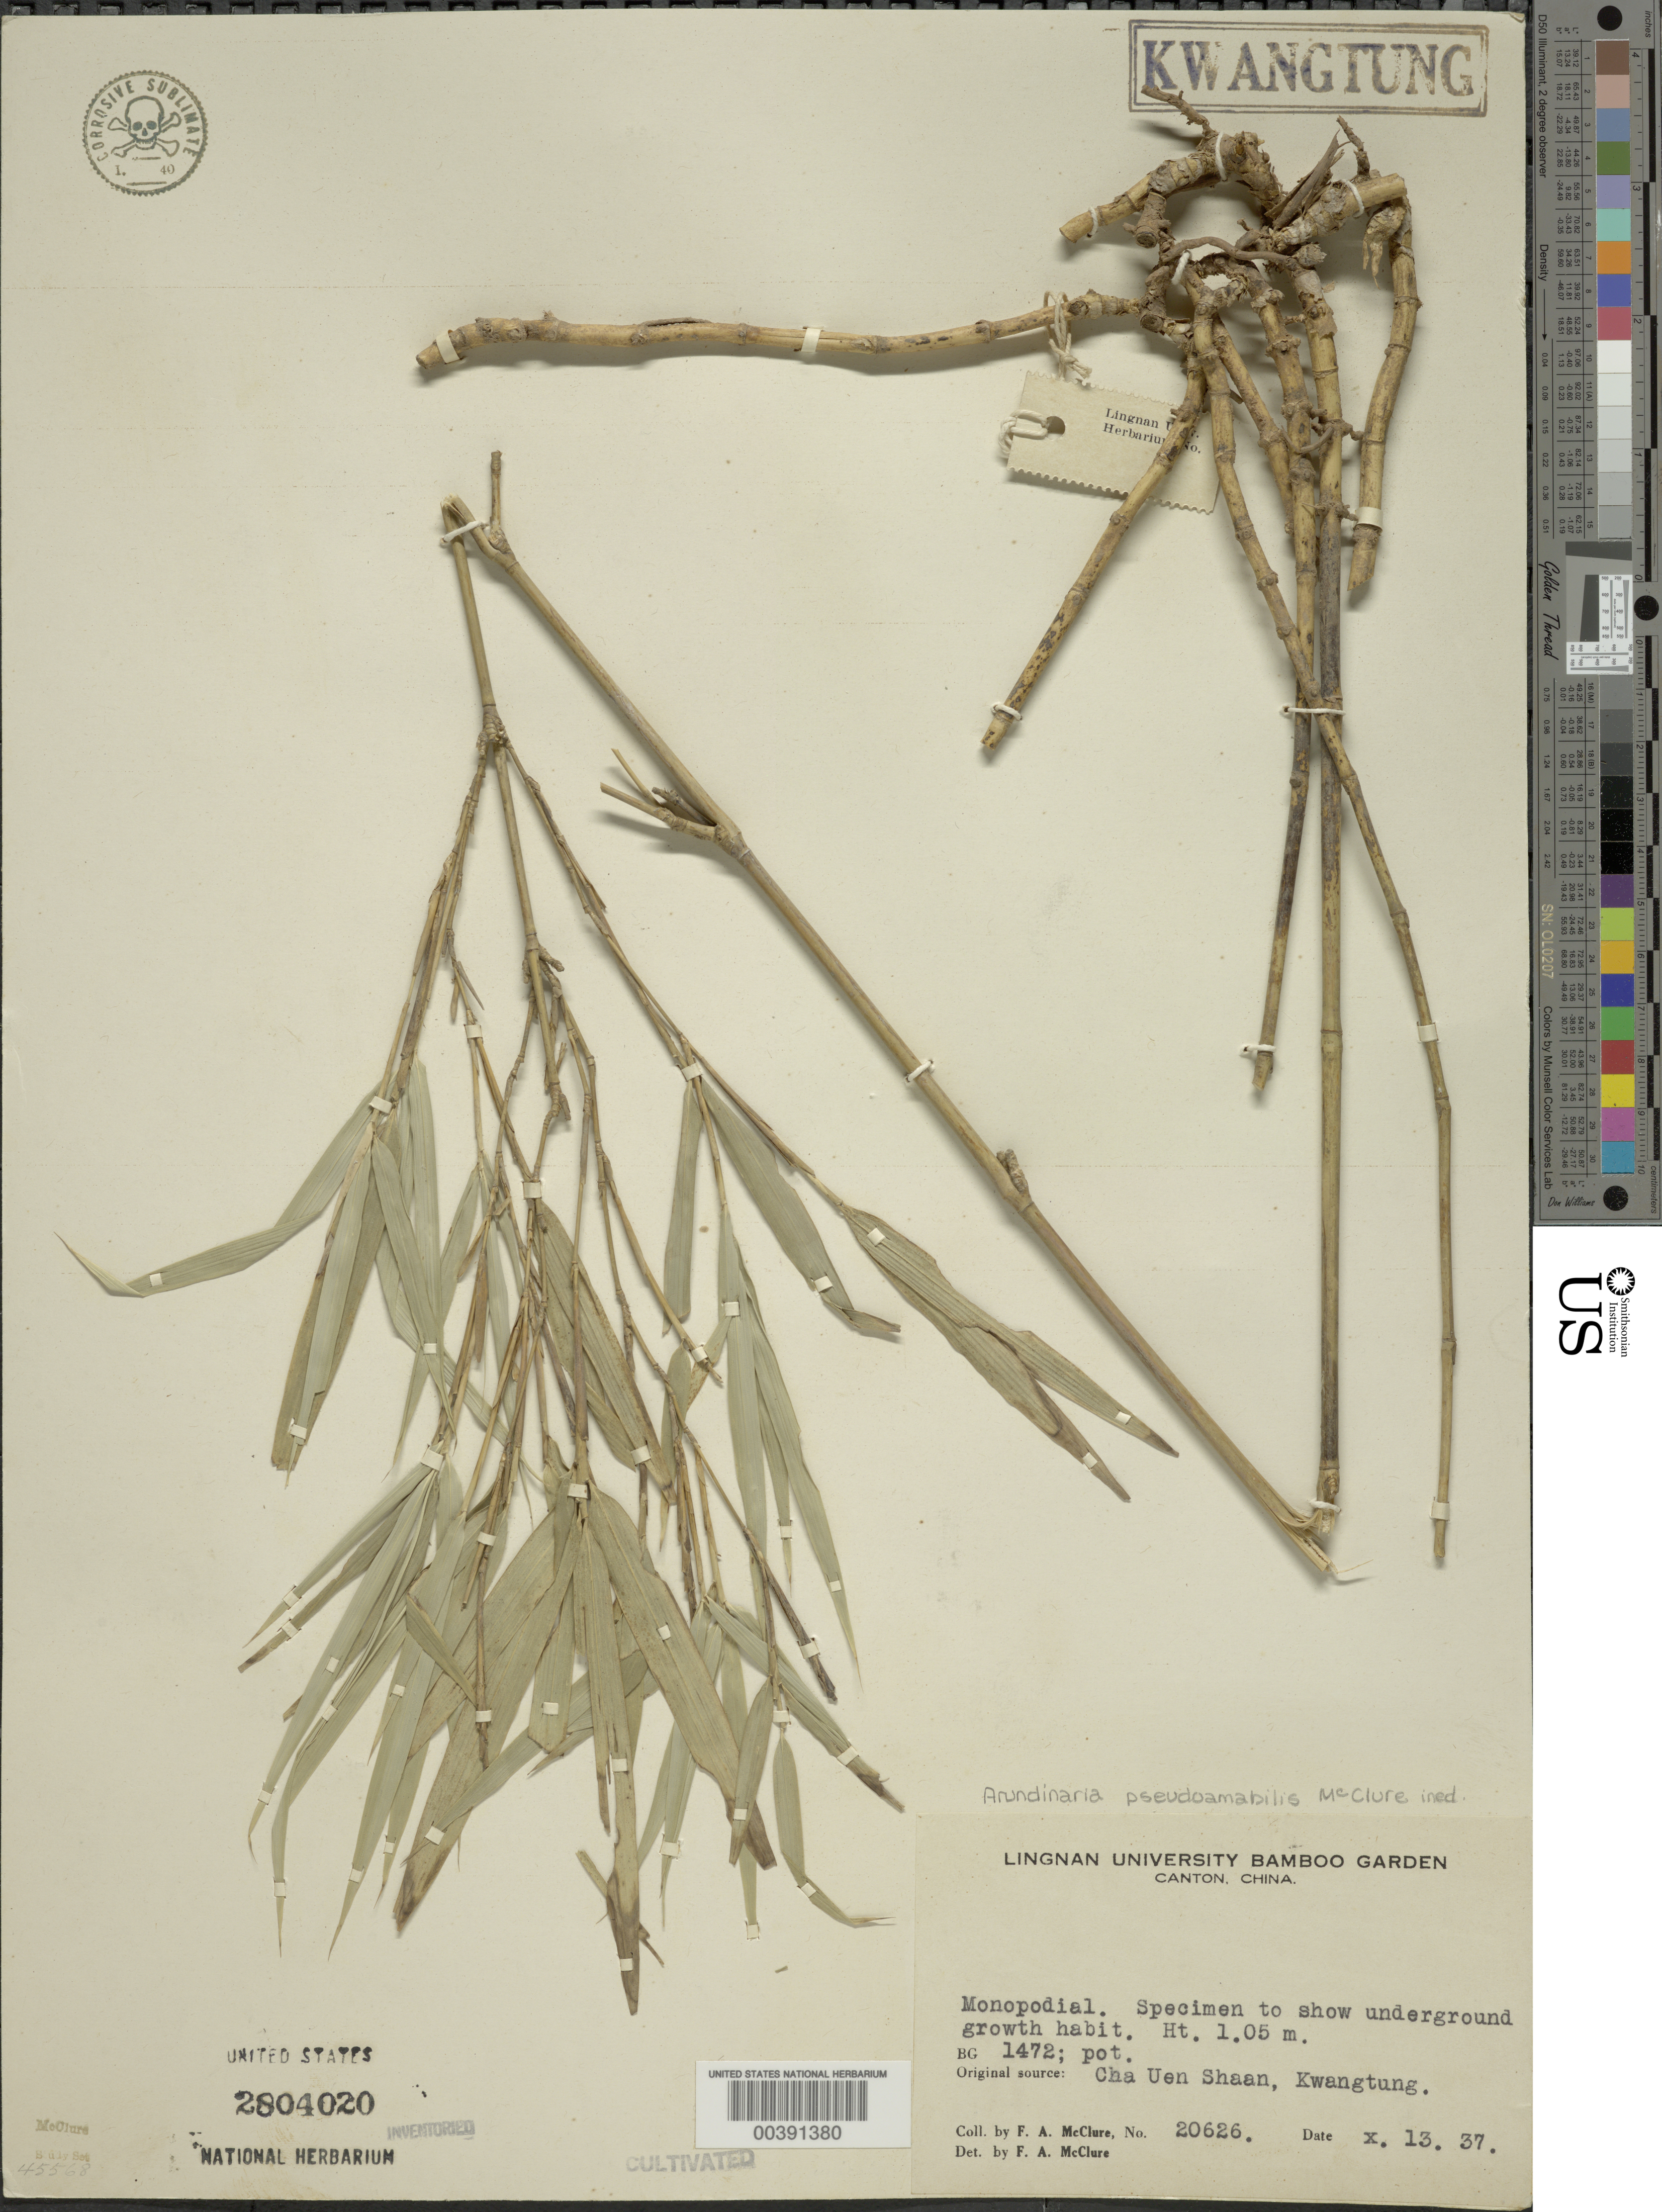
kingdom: Plantae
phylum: Tracheophyta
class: Liliopsida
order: Poales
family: Poaceae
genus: Arundinaria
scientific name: Arundinaria pseudoamabilis McClure, ined.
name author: McClure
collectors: F. A. McClure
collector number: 20626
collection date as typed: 13 Oct 1937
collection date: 1937-10-13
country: China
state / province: Guangdong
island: Honam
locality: Lingnan univ bg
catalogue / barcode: US 2804020